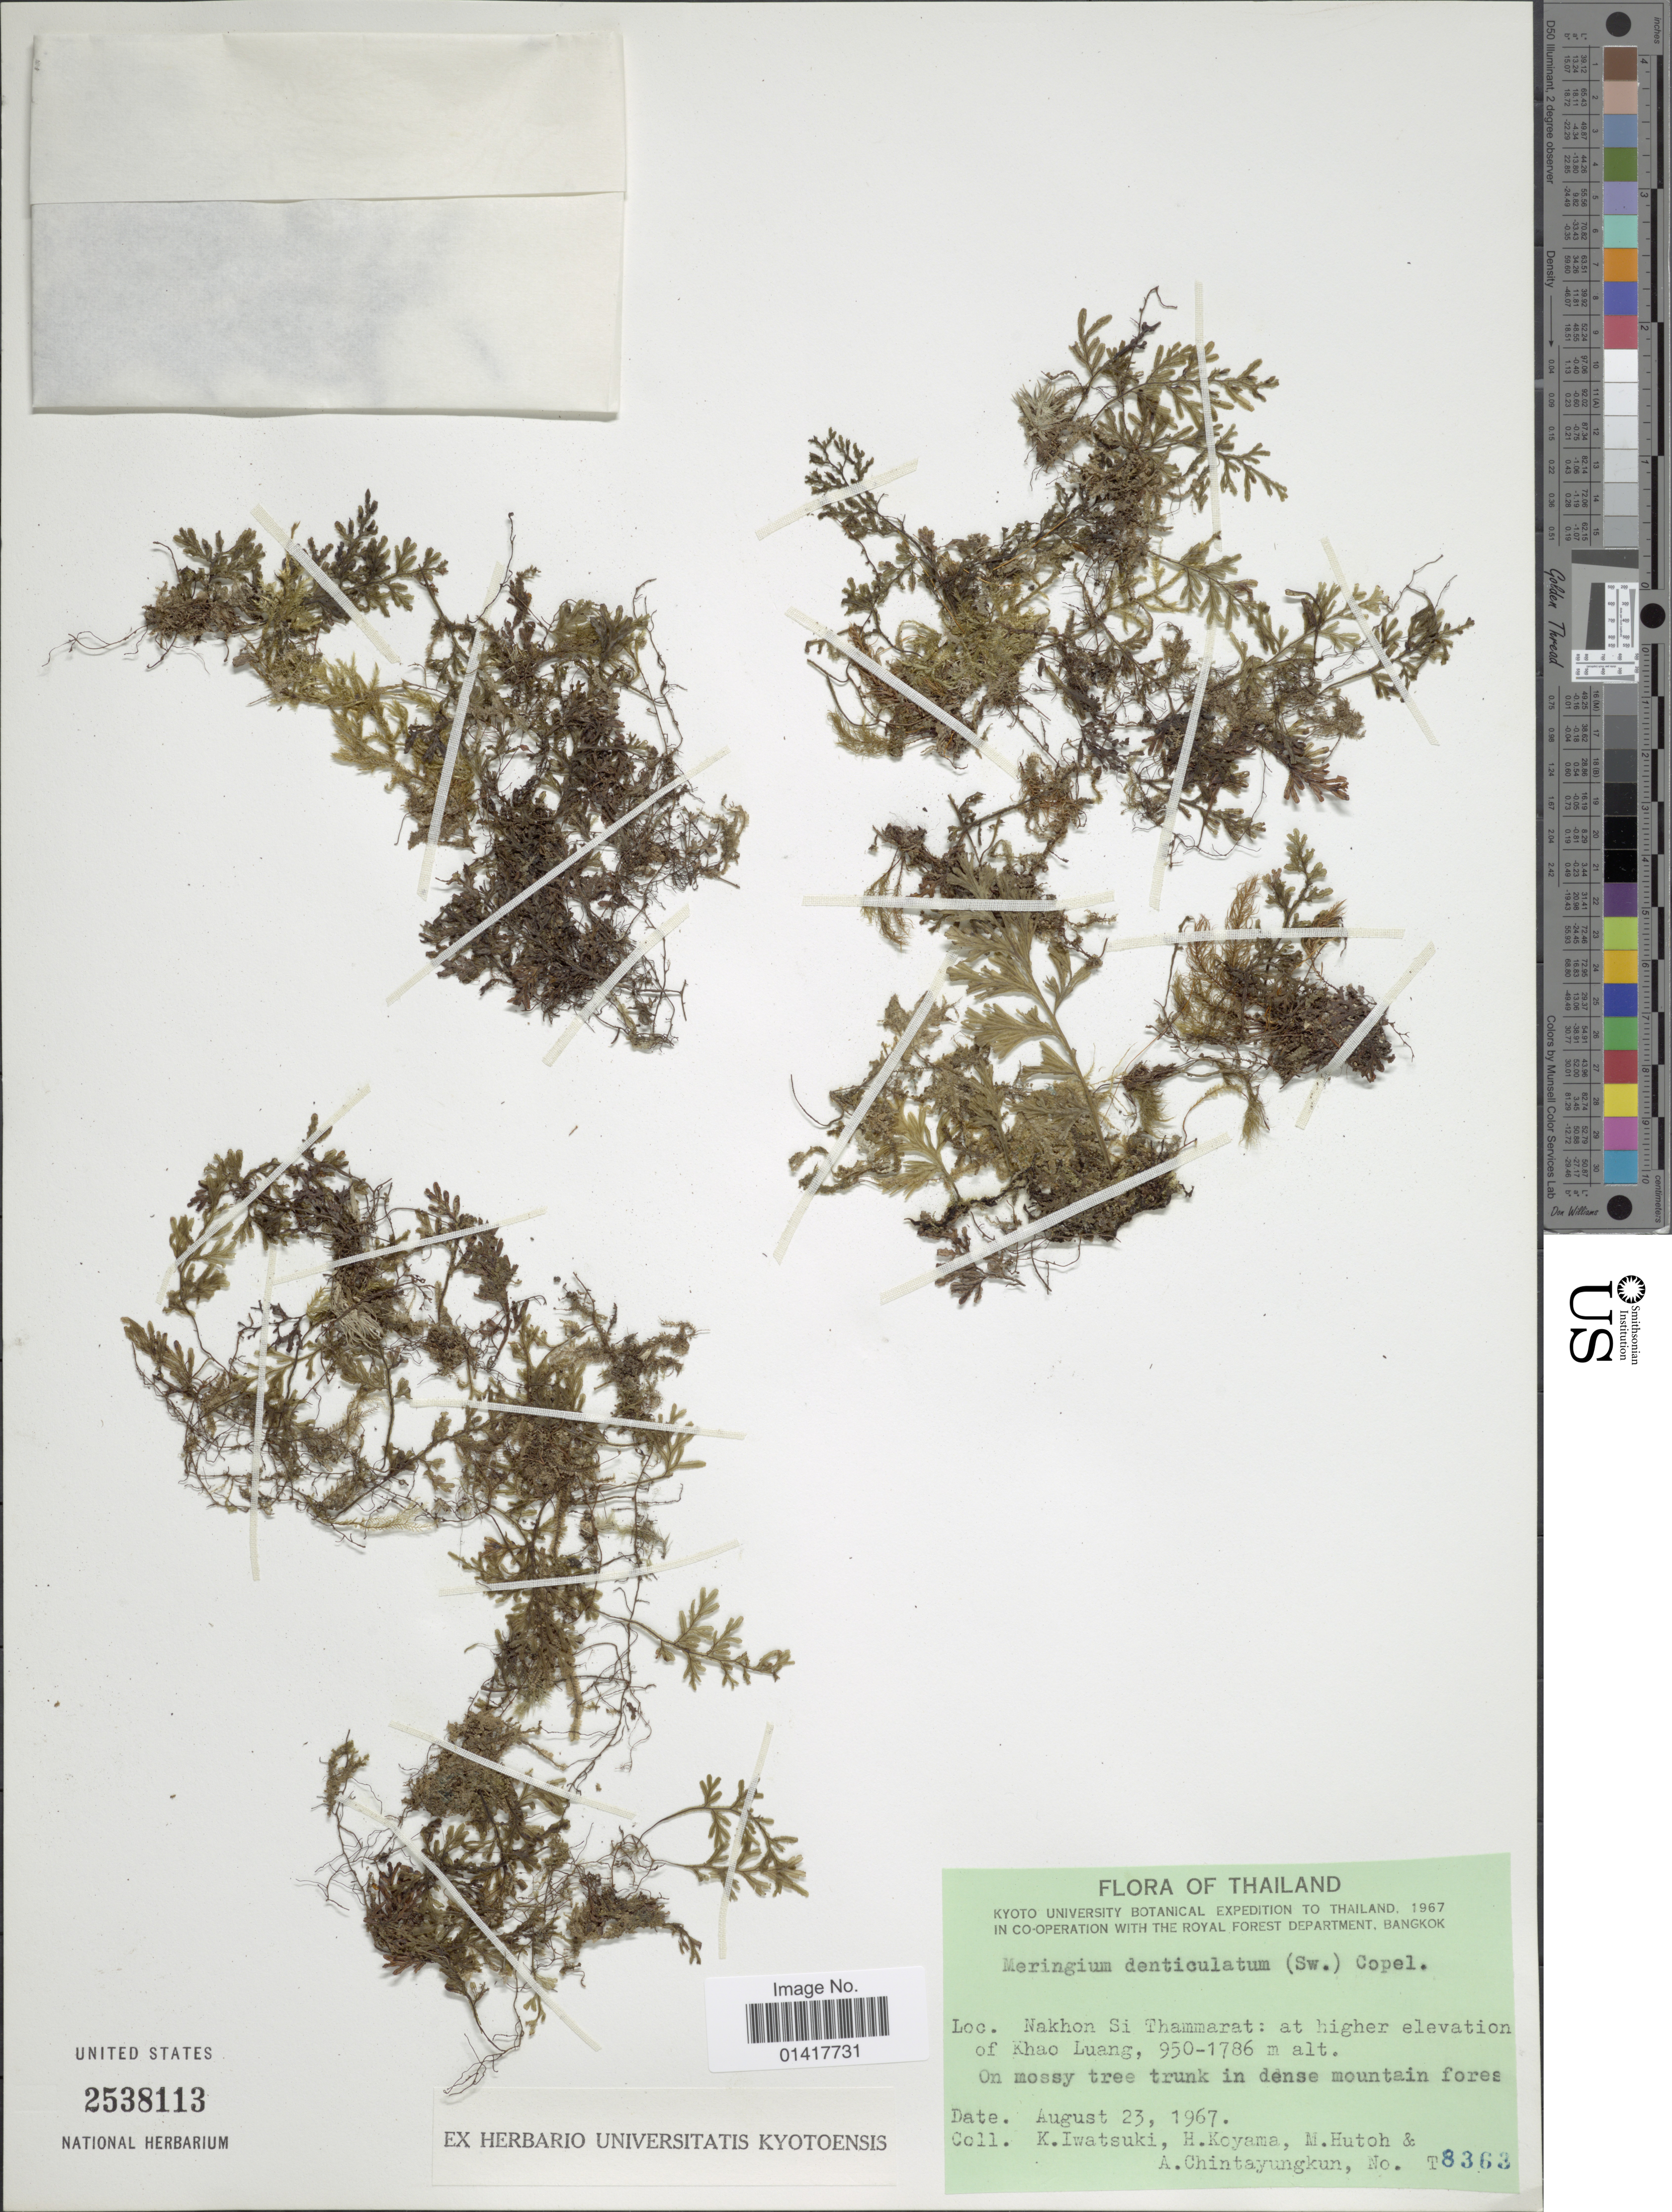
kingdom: Plantae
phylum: Tracheophyta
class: Polypodiopsida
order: Hymenophyllales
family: Hymenophyllaceae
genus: Hymenophyllum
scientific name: Hymenophyllum denticulatum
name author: Sw.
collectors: K. Iwatsuki, H. Koyama, M. Hutoh & A. Chintayungkun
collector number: T 8363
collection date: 1967-08-23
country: Thailand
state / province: Nakhon Si Thammarat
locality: At higher elevation of khao Luang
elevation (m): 950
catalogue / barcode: US 2538113